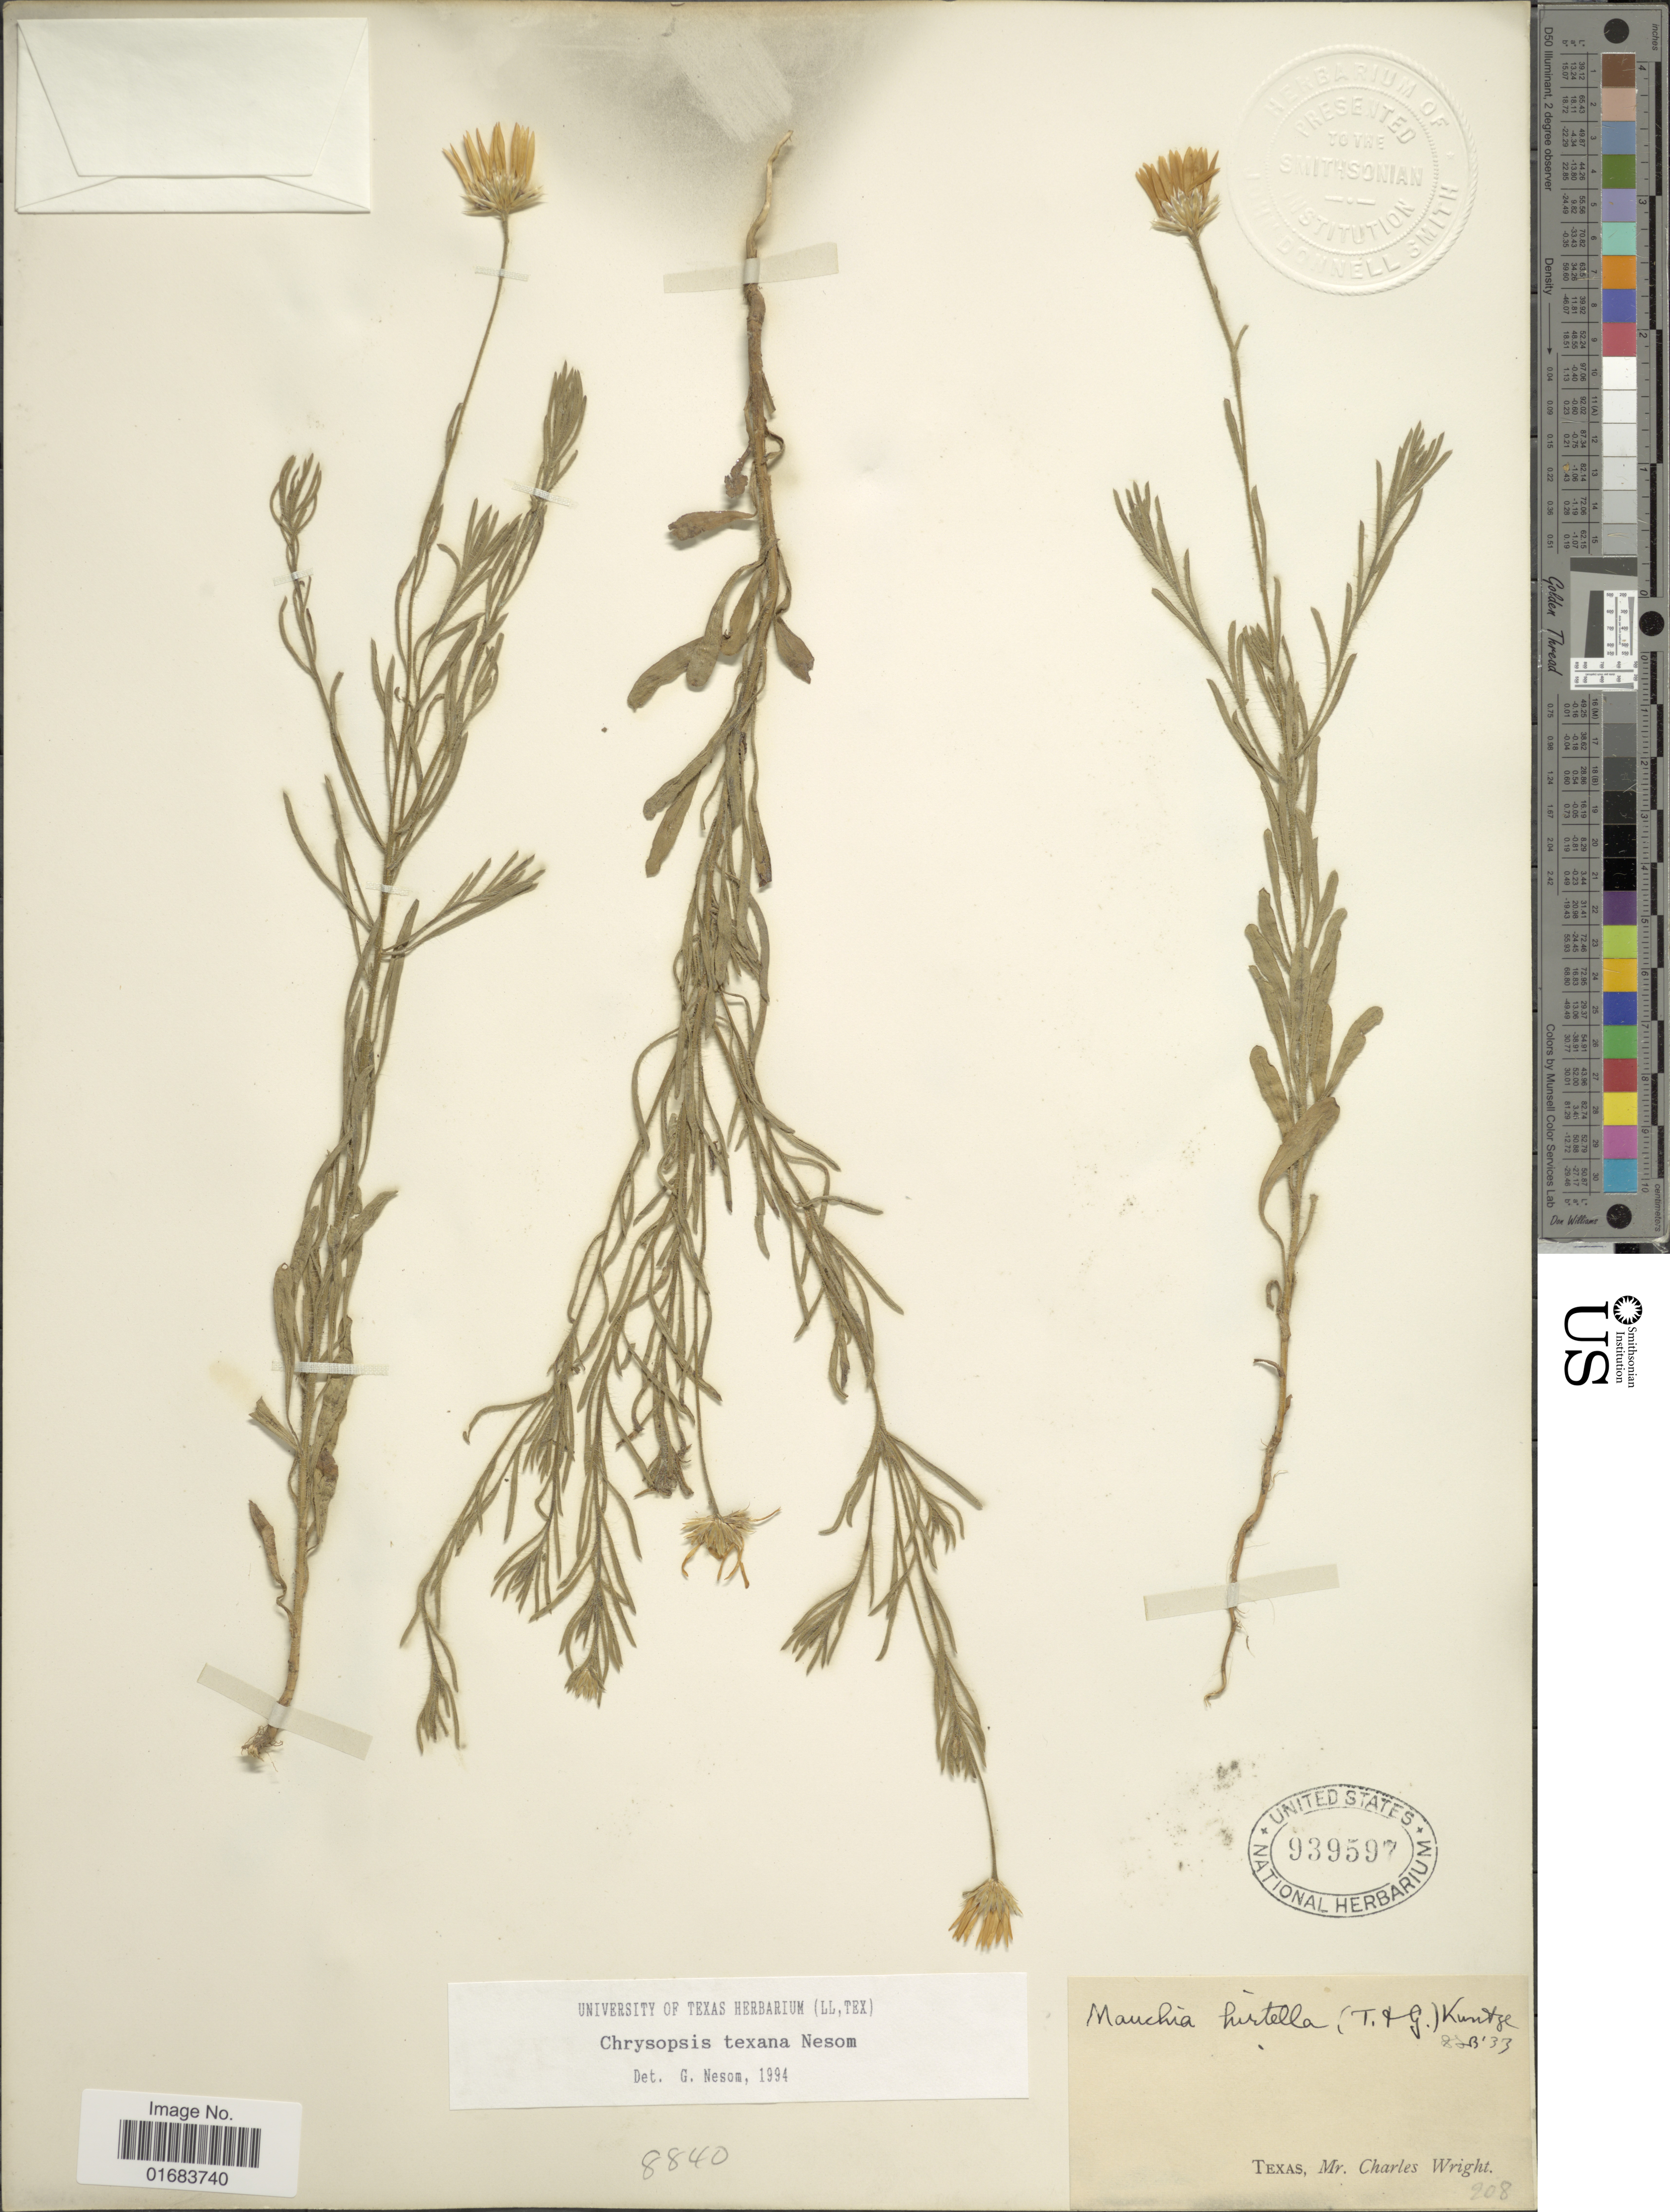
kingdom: Plantae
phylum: Tracheophyta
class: Magnoliopsida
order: Asterales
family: Asteraceae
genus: Chrysopsis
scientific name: Chrysopsis texana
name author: G.L. Nesom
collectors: C. Wright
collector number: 208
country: United States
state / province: Texas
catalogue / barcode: US 939597